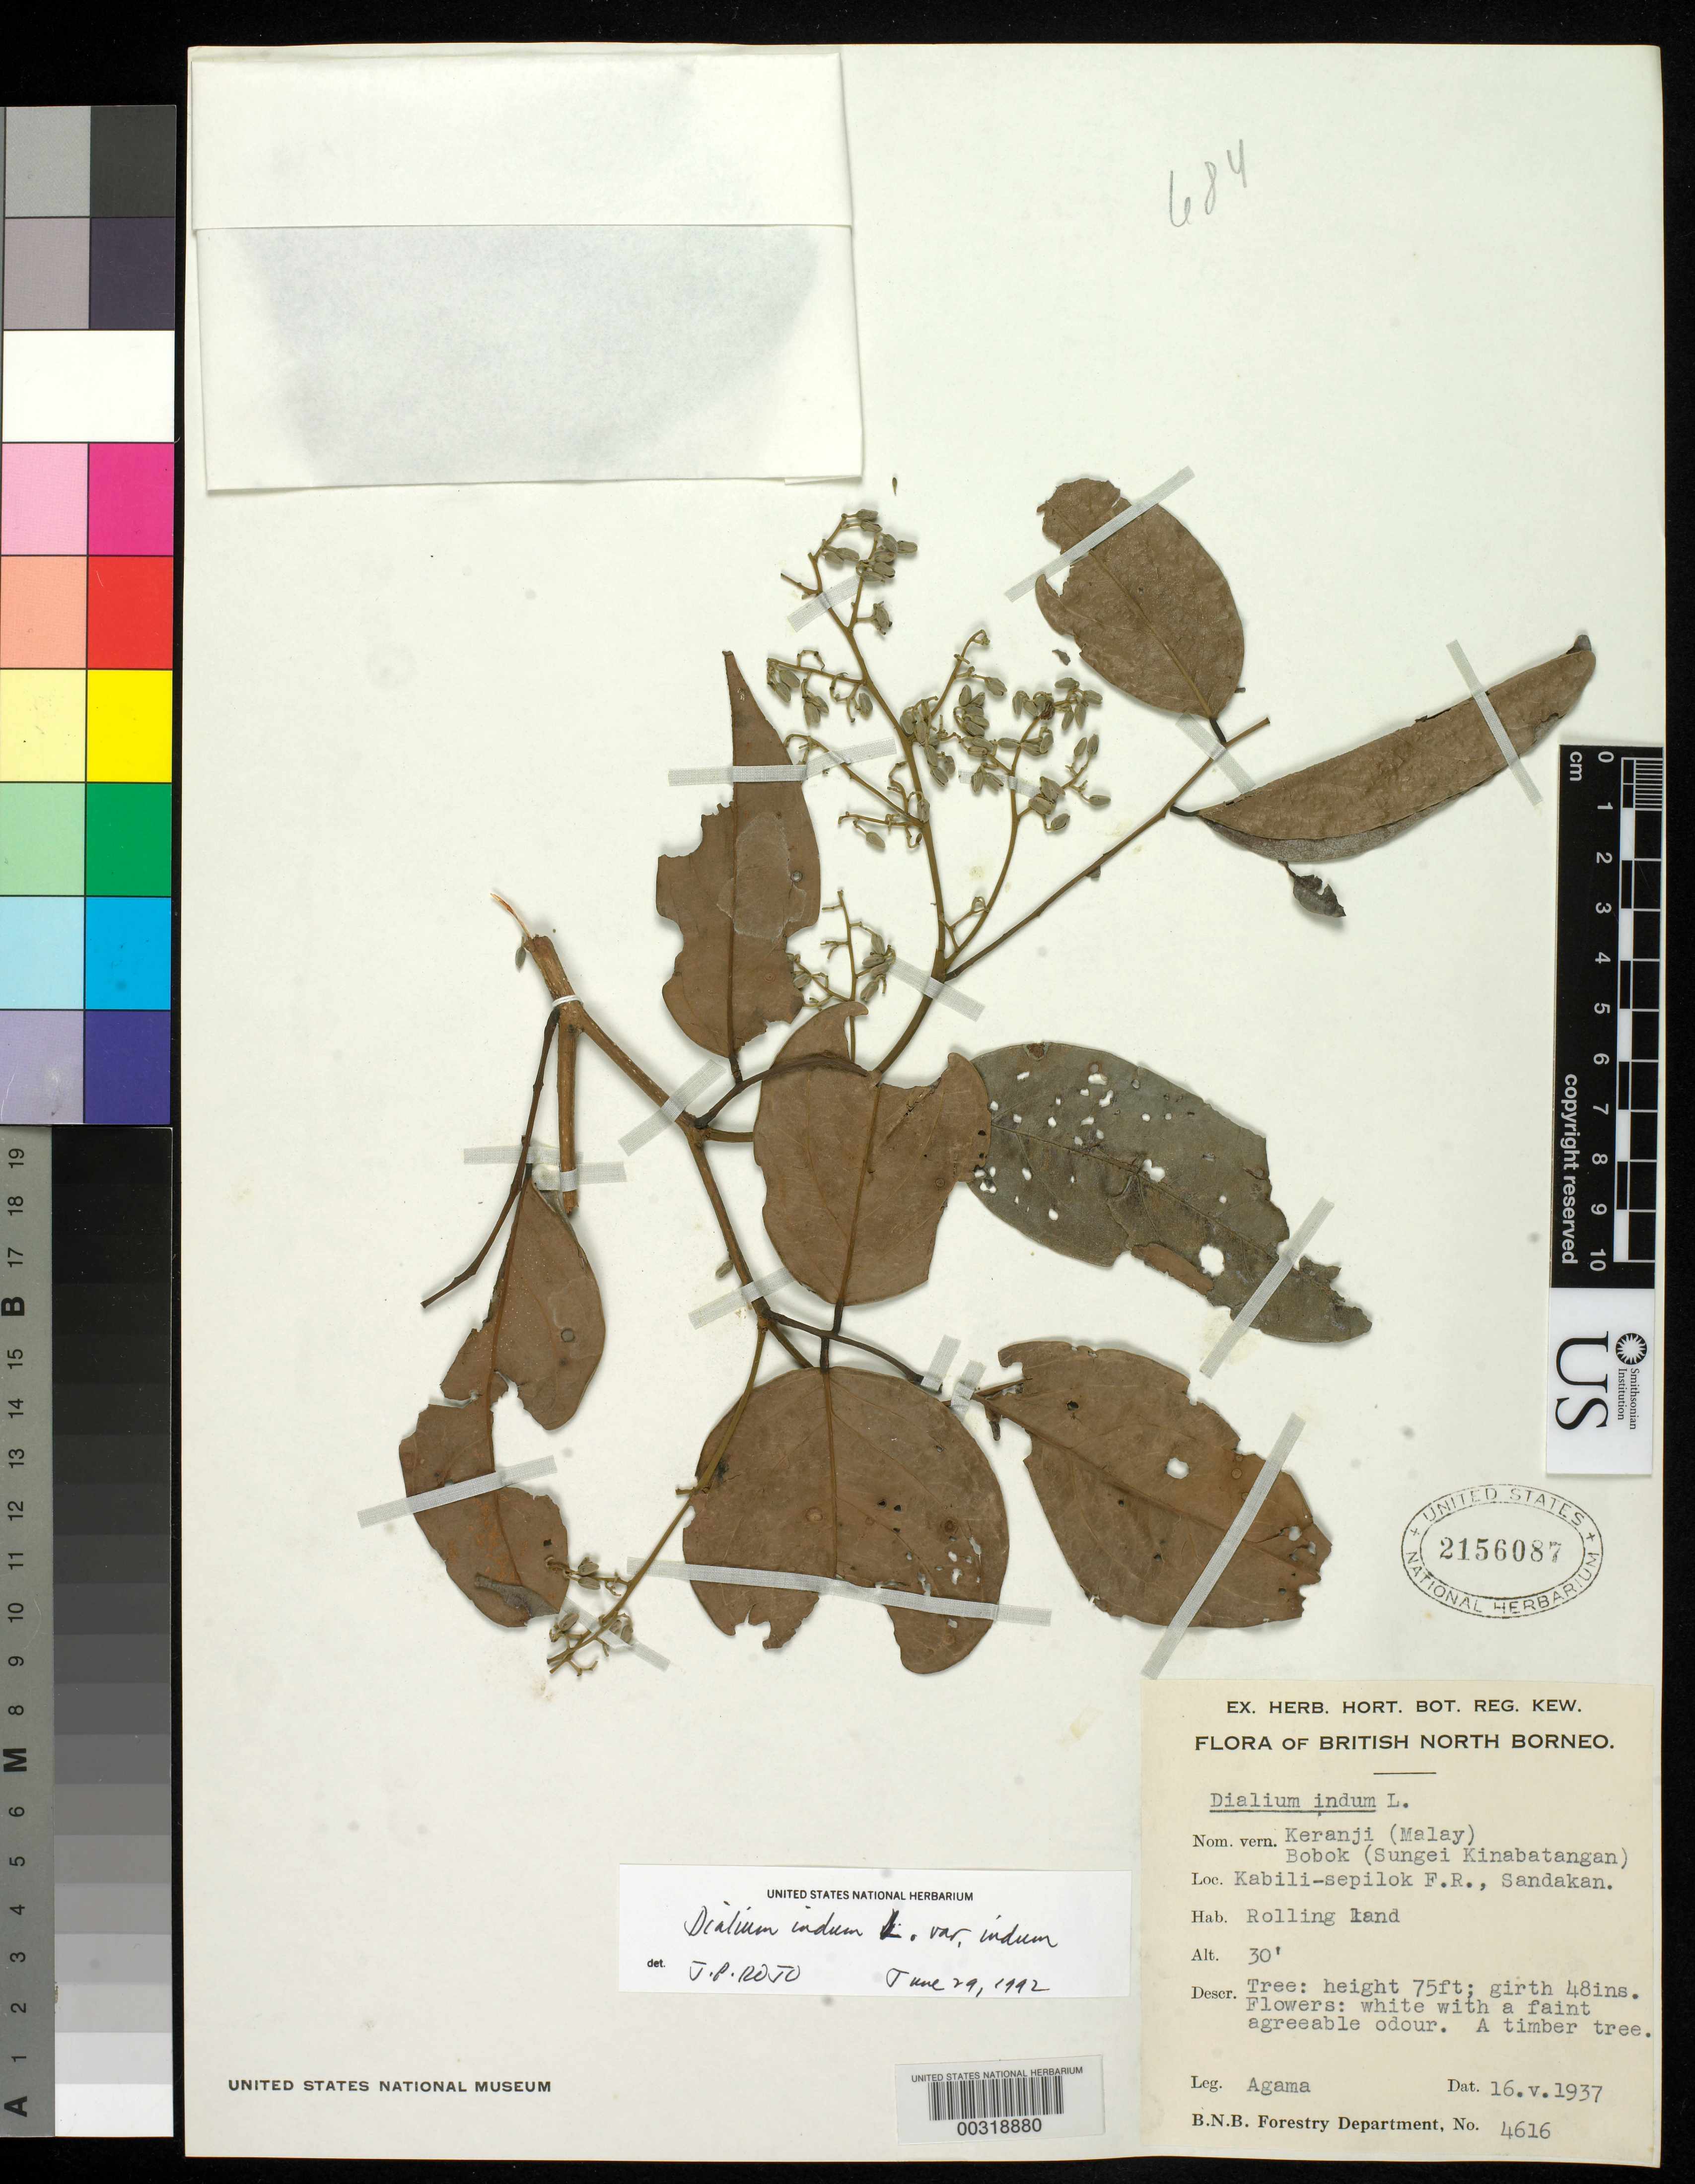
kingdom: Plantae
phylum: Tracheophyta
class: Magnoliopsida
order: Fabales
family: Fabaceae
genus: Dialium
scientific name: Dialium indum var. indum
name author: L.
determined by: Rojo, Justo P., (L), Nationaal Herbarium Nederland, Leiden University branch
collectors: J. Agama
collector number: B.n.b. Forestry Dept. No. 4616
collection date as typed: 16 May 1937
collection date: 1937-05-16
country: Malaysia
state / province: Sabah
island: Borneo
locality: Kabili-sepilok f.r., sandakan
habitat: Rolling land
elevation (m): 30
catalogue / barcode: US 2156087